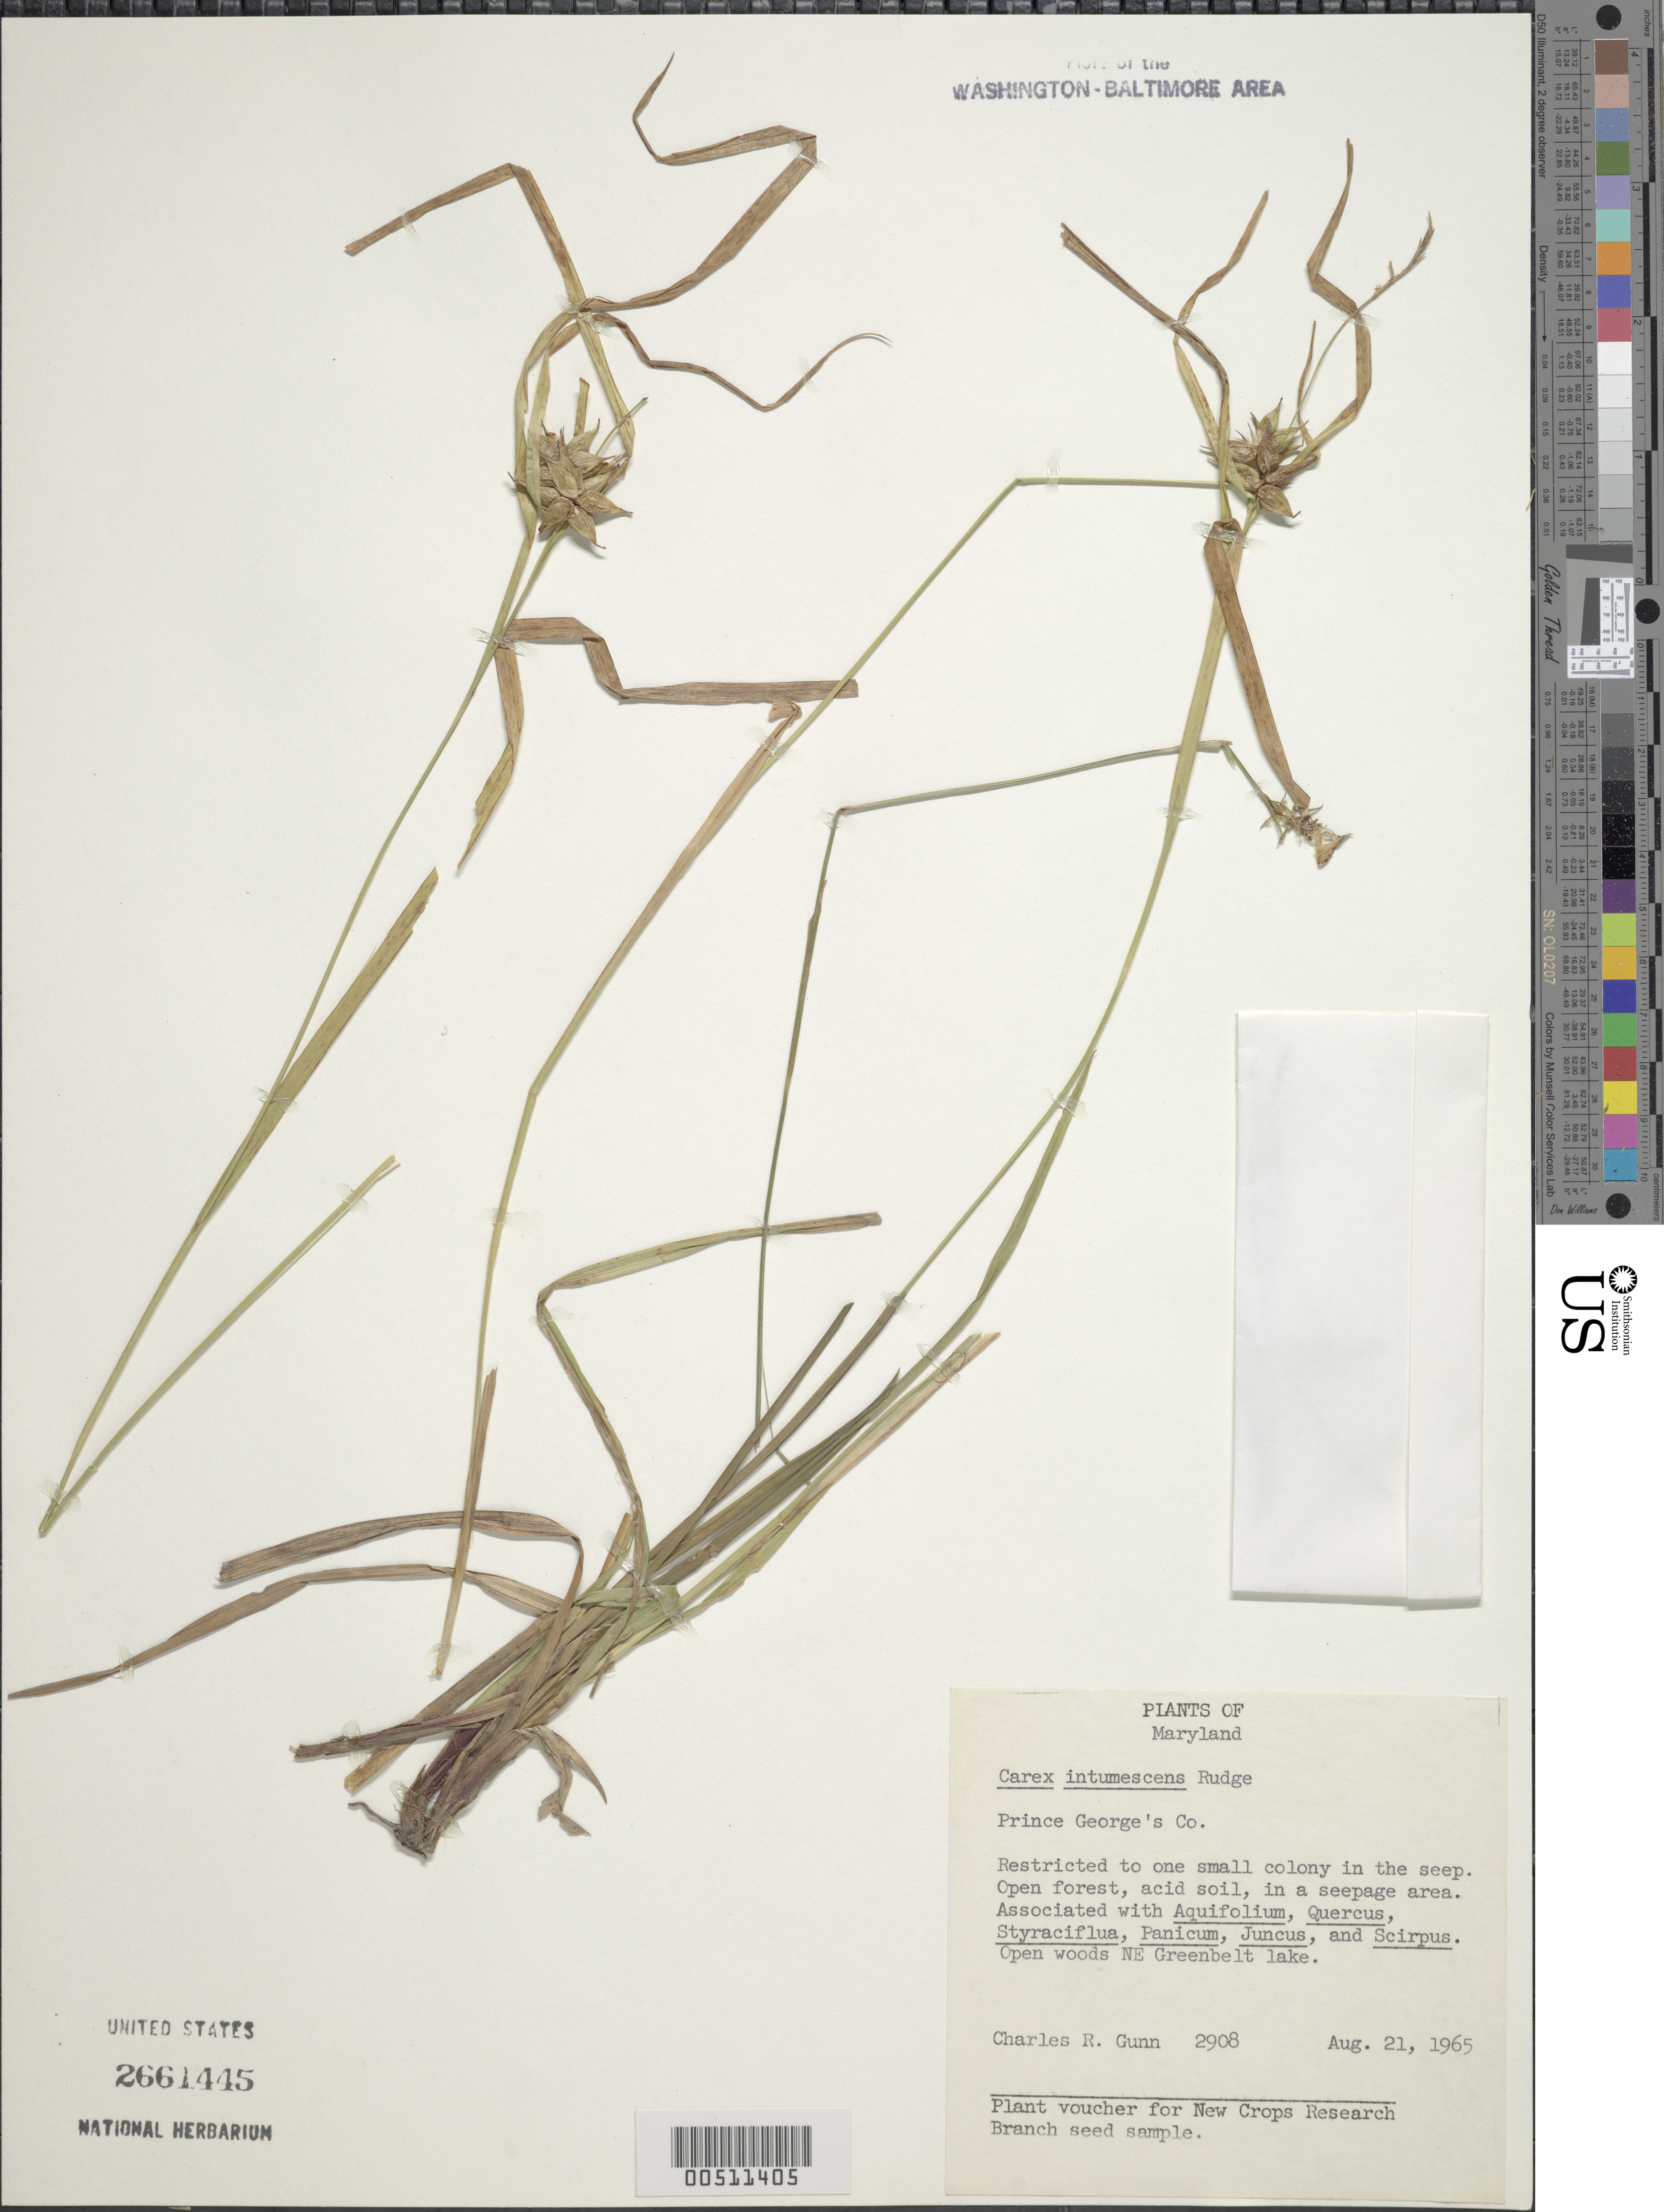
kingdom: Plantae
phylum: Tracheophyta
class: Liliopsida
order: Poales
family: Cyperaceae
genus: Carex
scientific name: Carex intumescens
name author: Rudge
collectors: C. R. Gunn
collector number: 2908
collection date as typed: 21 Aug 1965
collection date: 1965-08-21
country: United States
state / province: Maryland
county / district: Prince George's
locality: NE Greenbelt Lake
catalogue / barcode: US 2661445